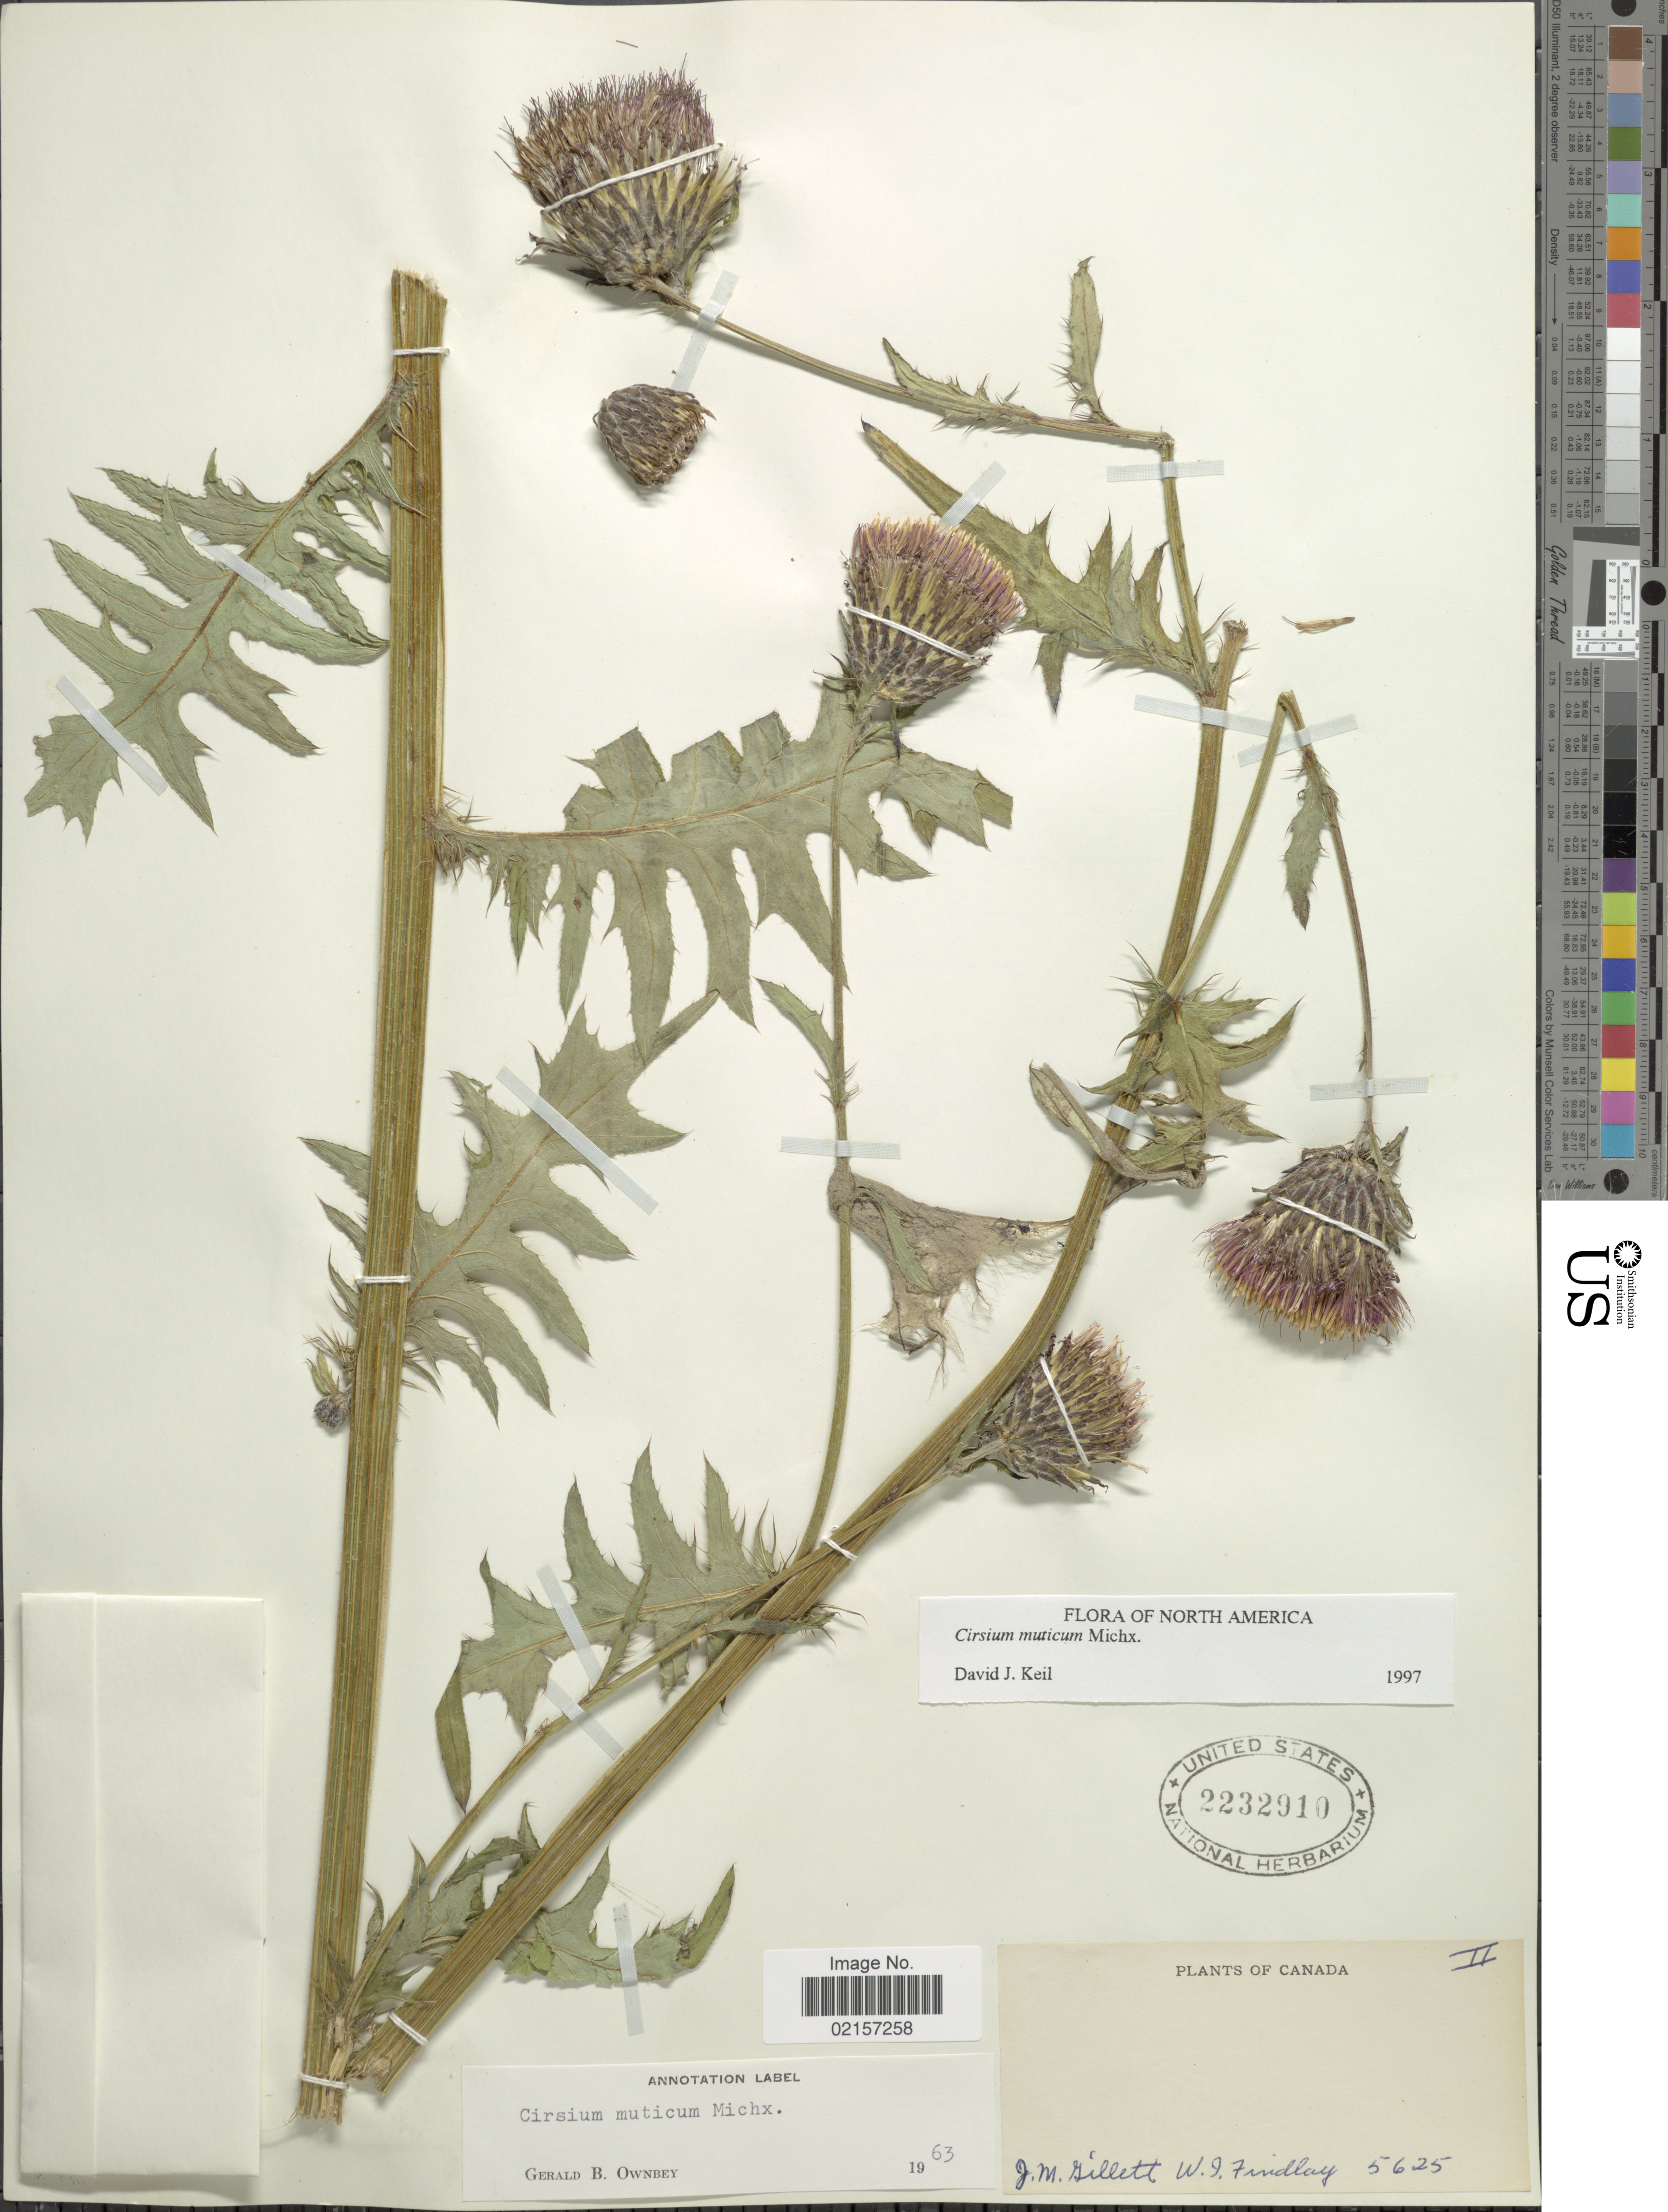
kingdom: Plantae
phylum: Tracheophyta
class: Magnoliopsida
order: Asterales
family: Asteraceae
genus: Cirsium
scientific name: Cirsium muticum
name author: Michx.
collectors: J. M. Gillett & W. Findley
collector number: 5625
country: Canada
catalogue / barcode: US 2232910